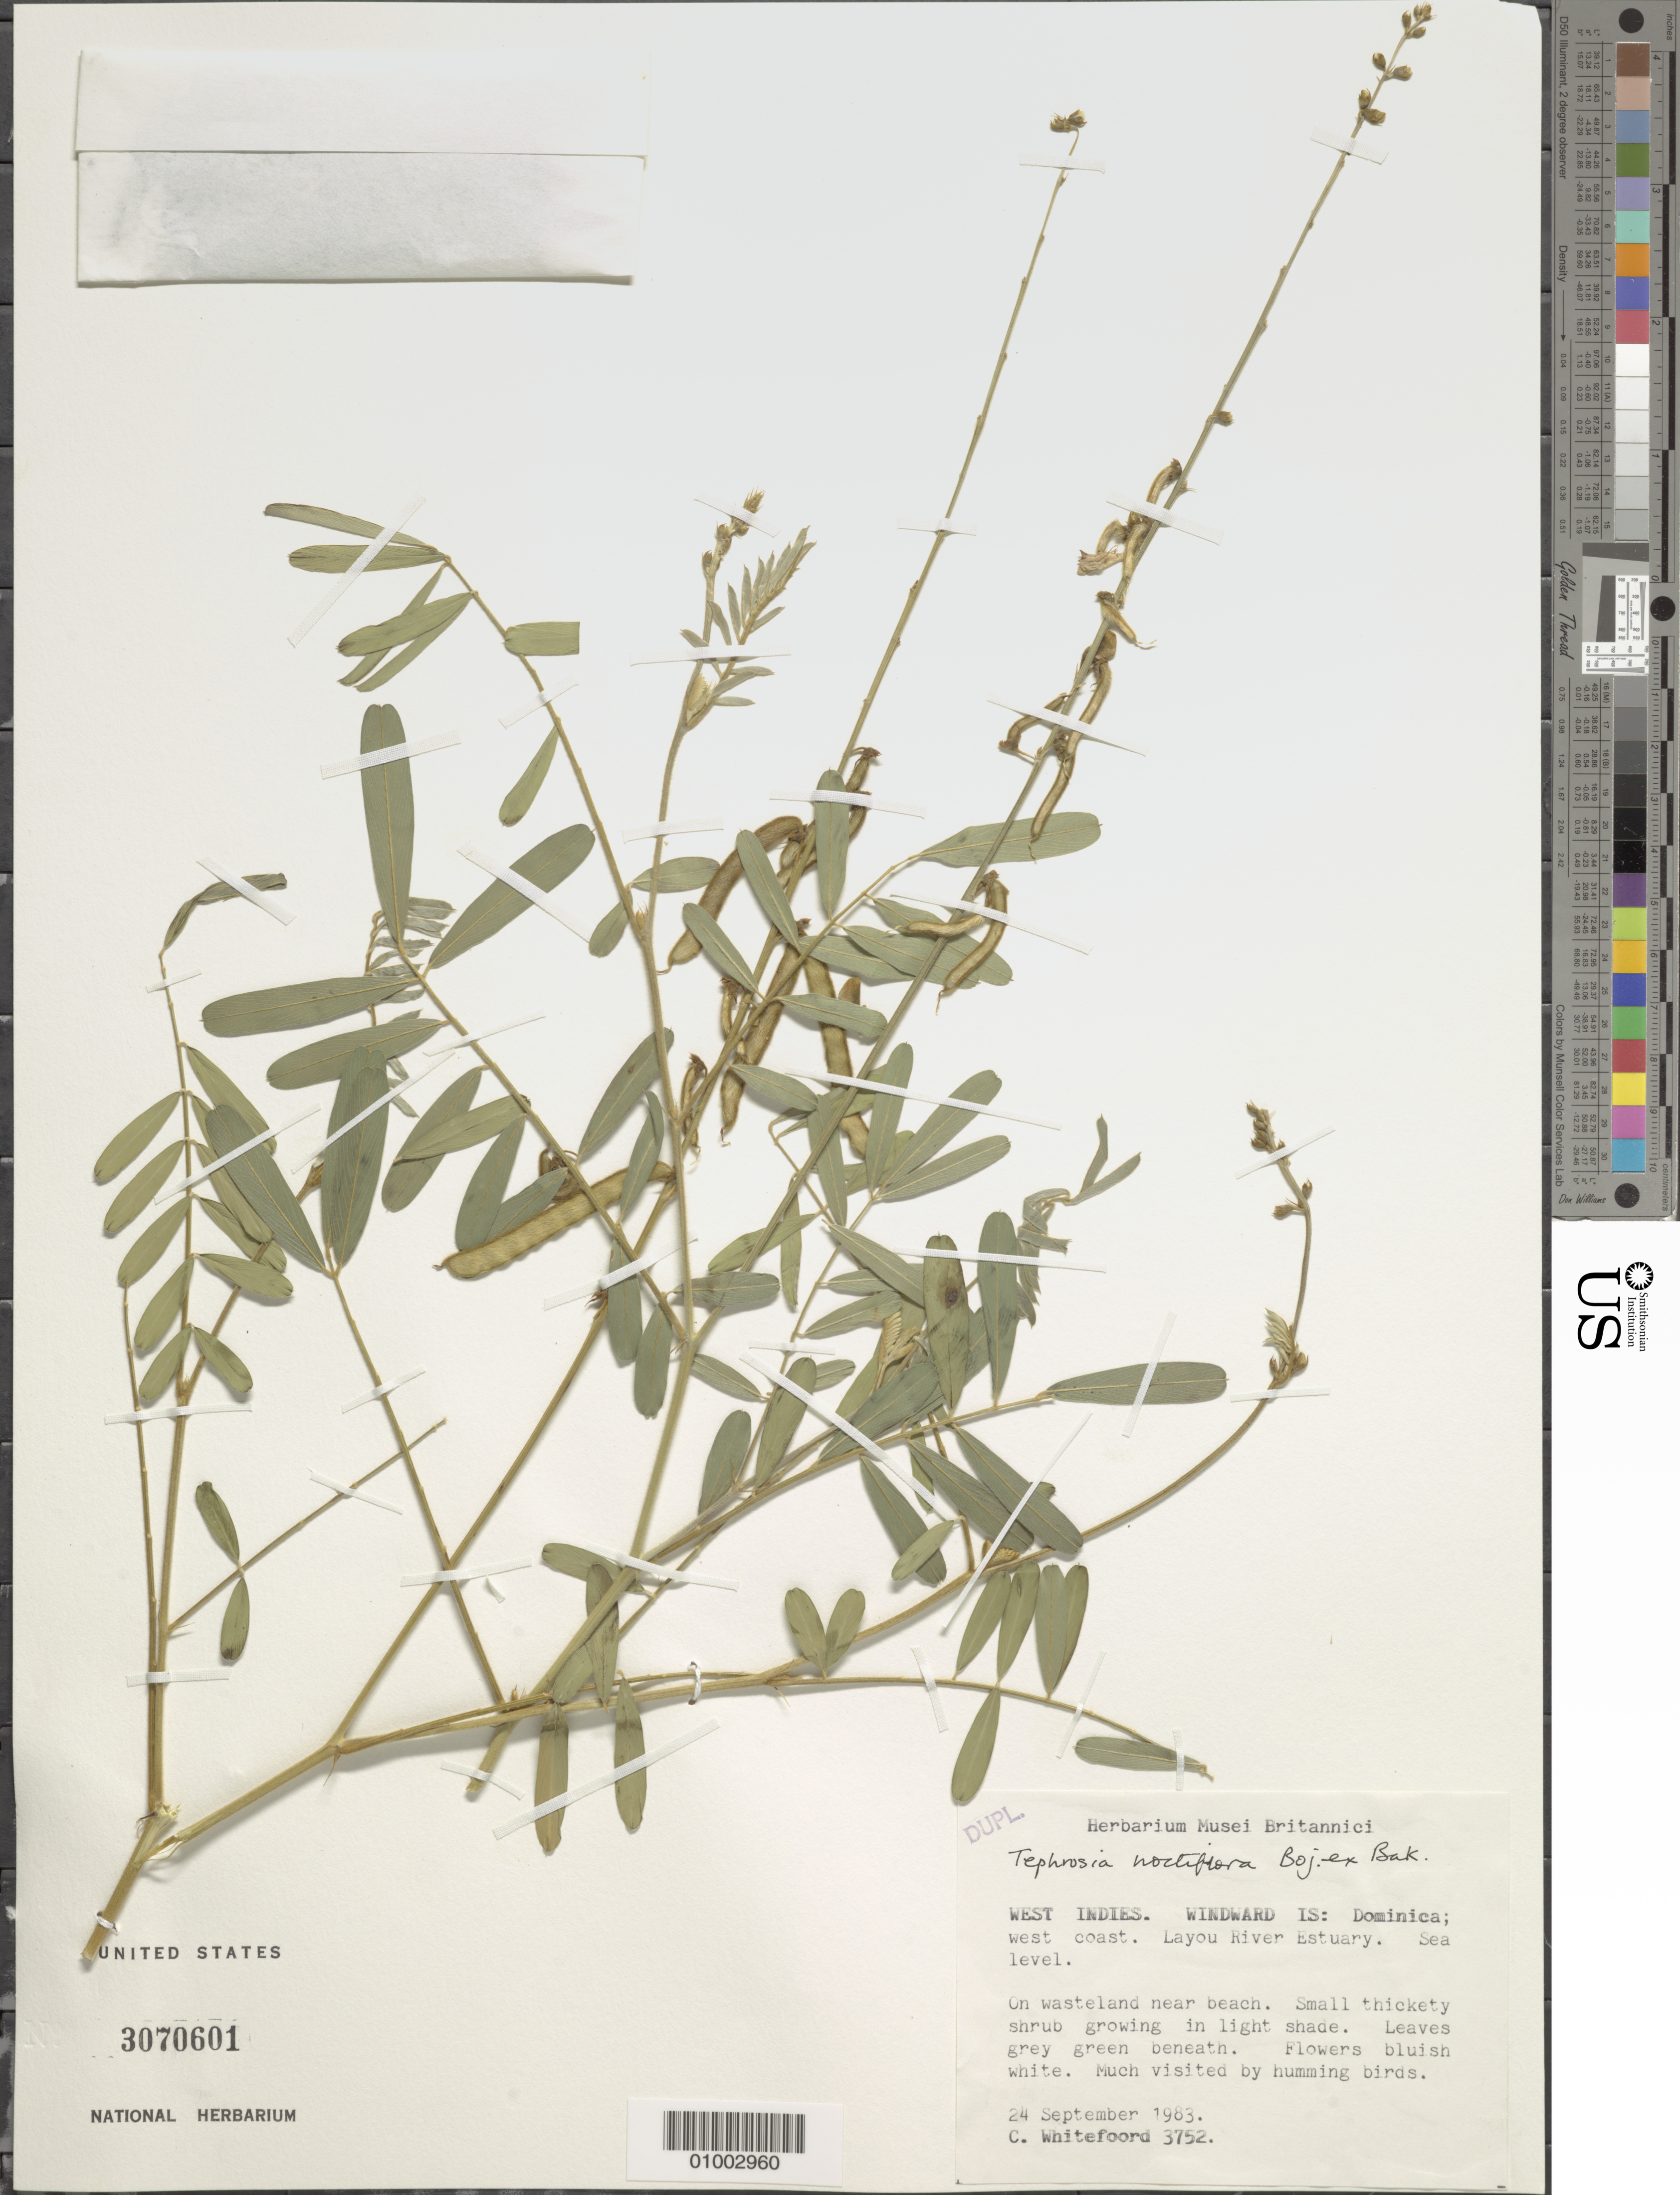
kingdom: Plantae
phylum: Tracheophyta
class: Magnoliopsida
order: Fabales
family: Fabaceae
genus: Tephrosia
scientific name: Tephrosia noctiflora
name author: Bojer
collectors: C. Whitefoord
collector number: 3752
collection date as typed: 24 Sep 1983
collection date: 1983-09-24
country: Dominica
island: Dominica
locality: West Coast, Layou River Estuary, sea level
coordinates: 0 N, 0 E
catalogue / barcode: US 3070601